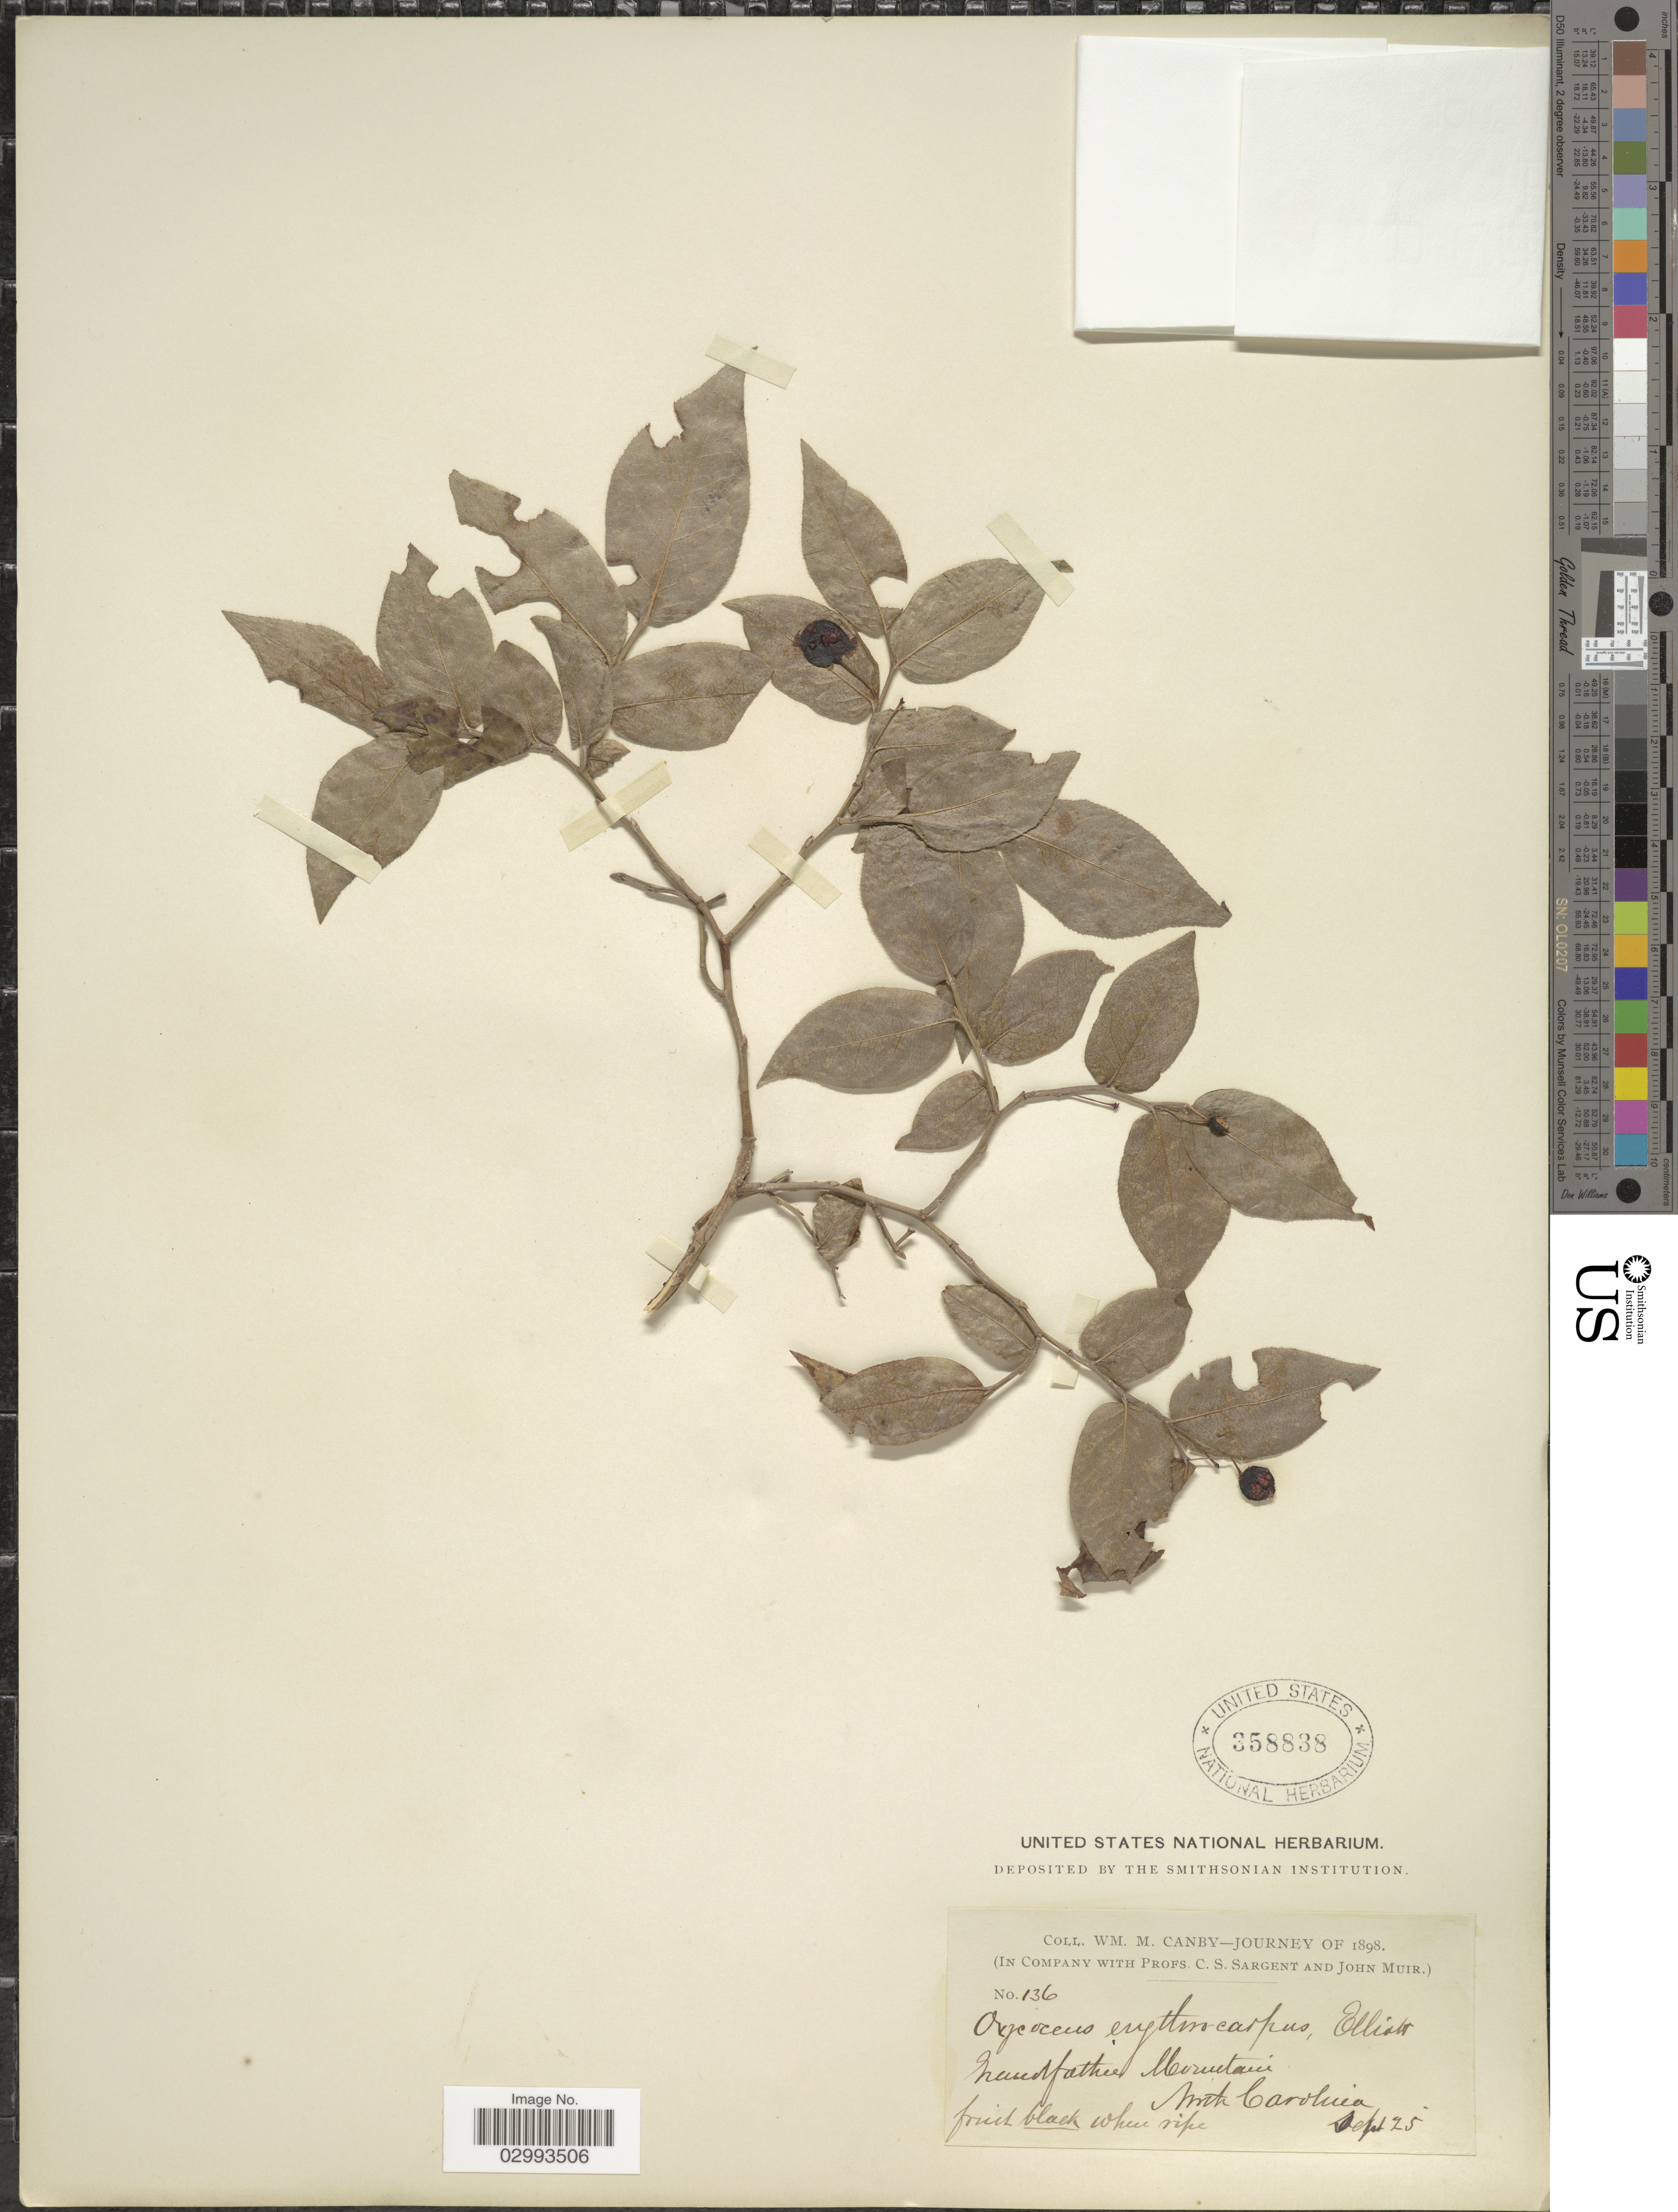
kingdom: Plantae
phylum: Tracheophyta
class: Magnoliopsida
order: Ericales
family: Ericaceae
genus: Hugeria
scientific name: Hugeria erythrocarpa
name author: (Michx.) Small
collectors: W. M. Canby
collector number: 136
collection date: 1898-09-25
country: United States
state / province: North Carolina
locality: Grandfather Mountain.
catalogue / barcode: US 358838